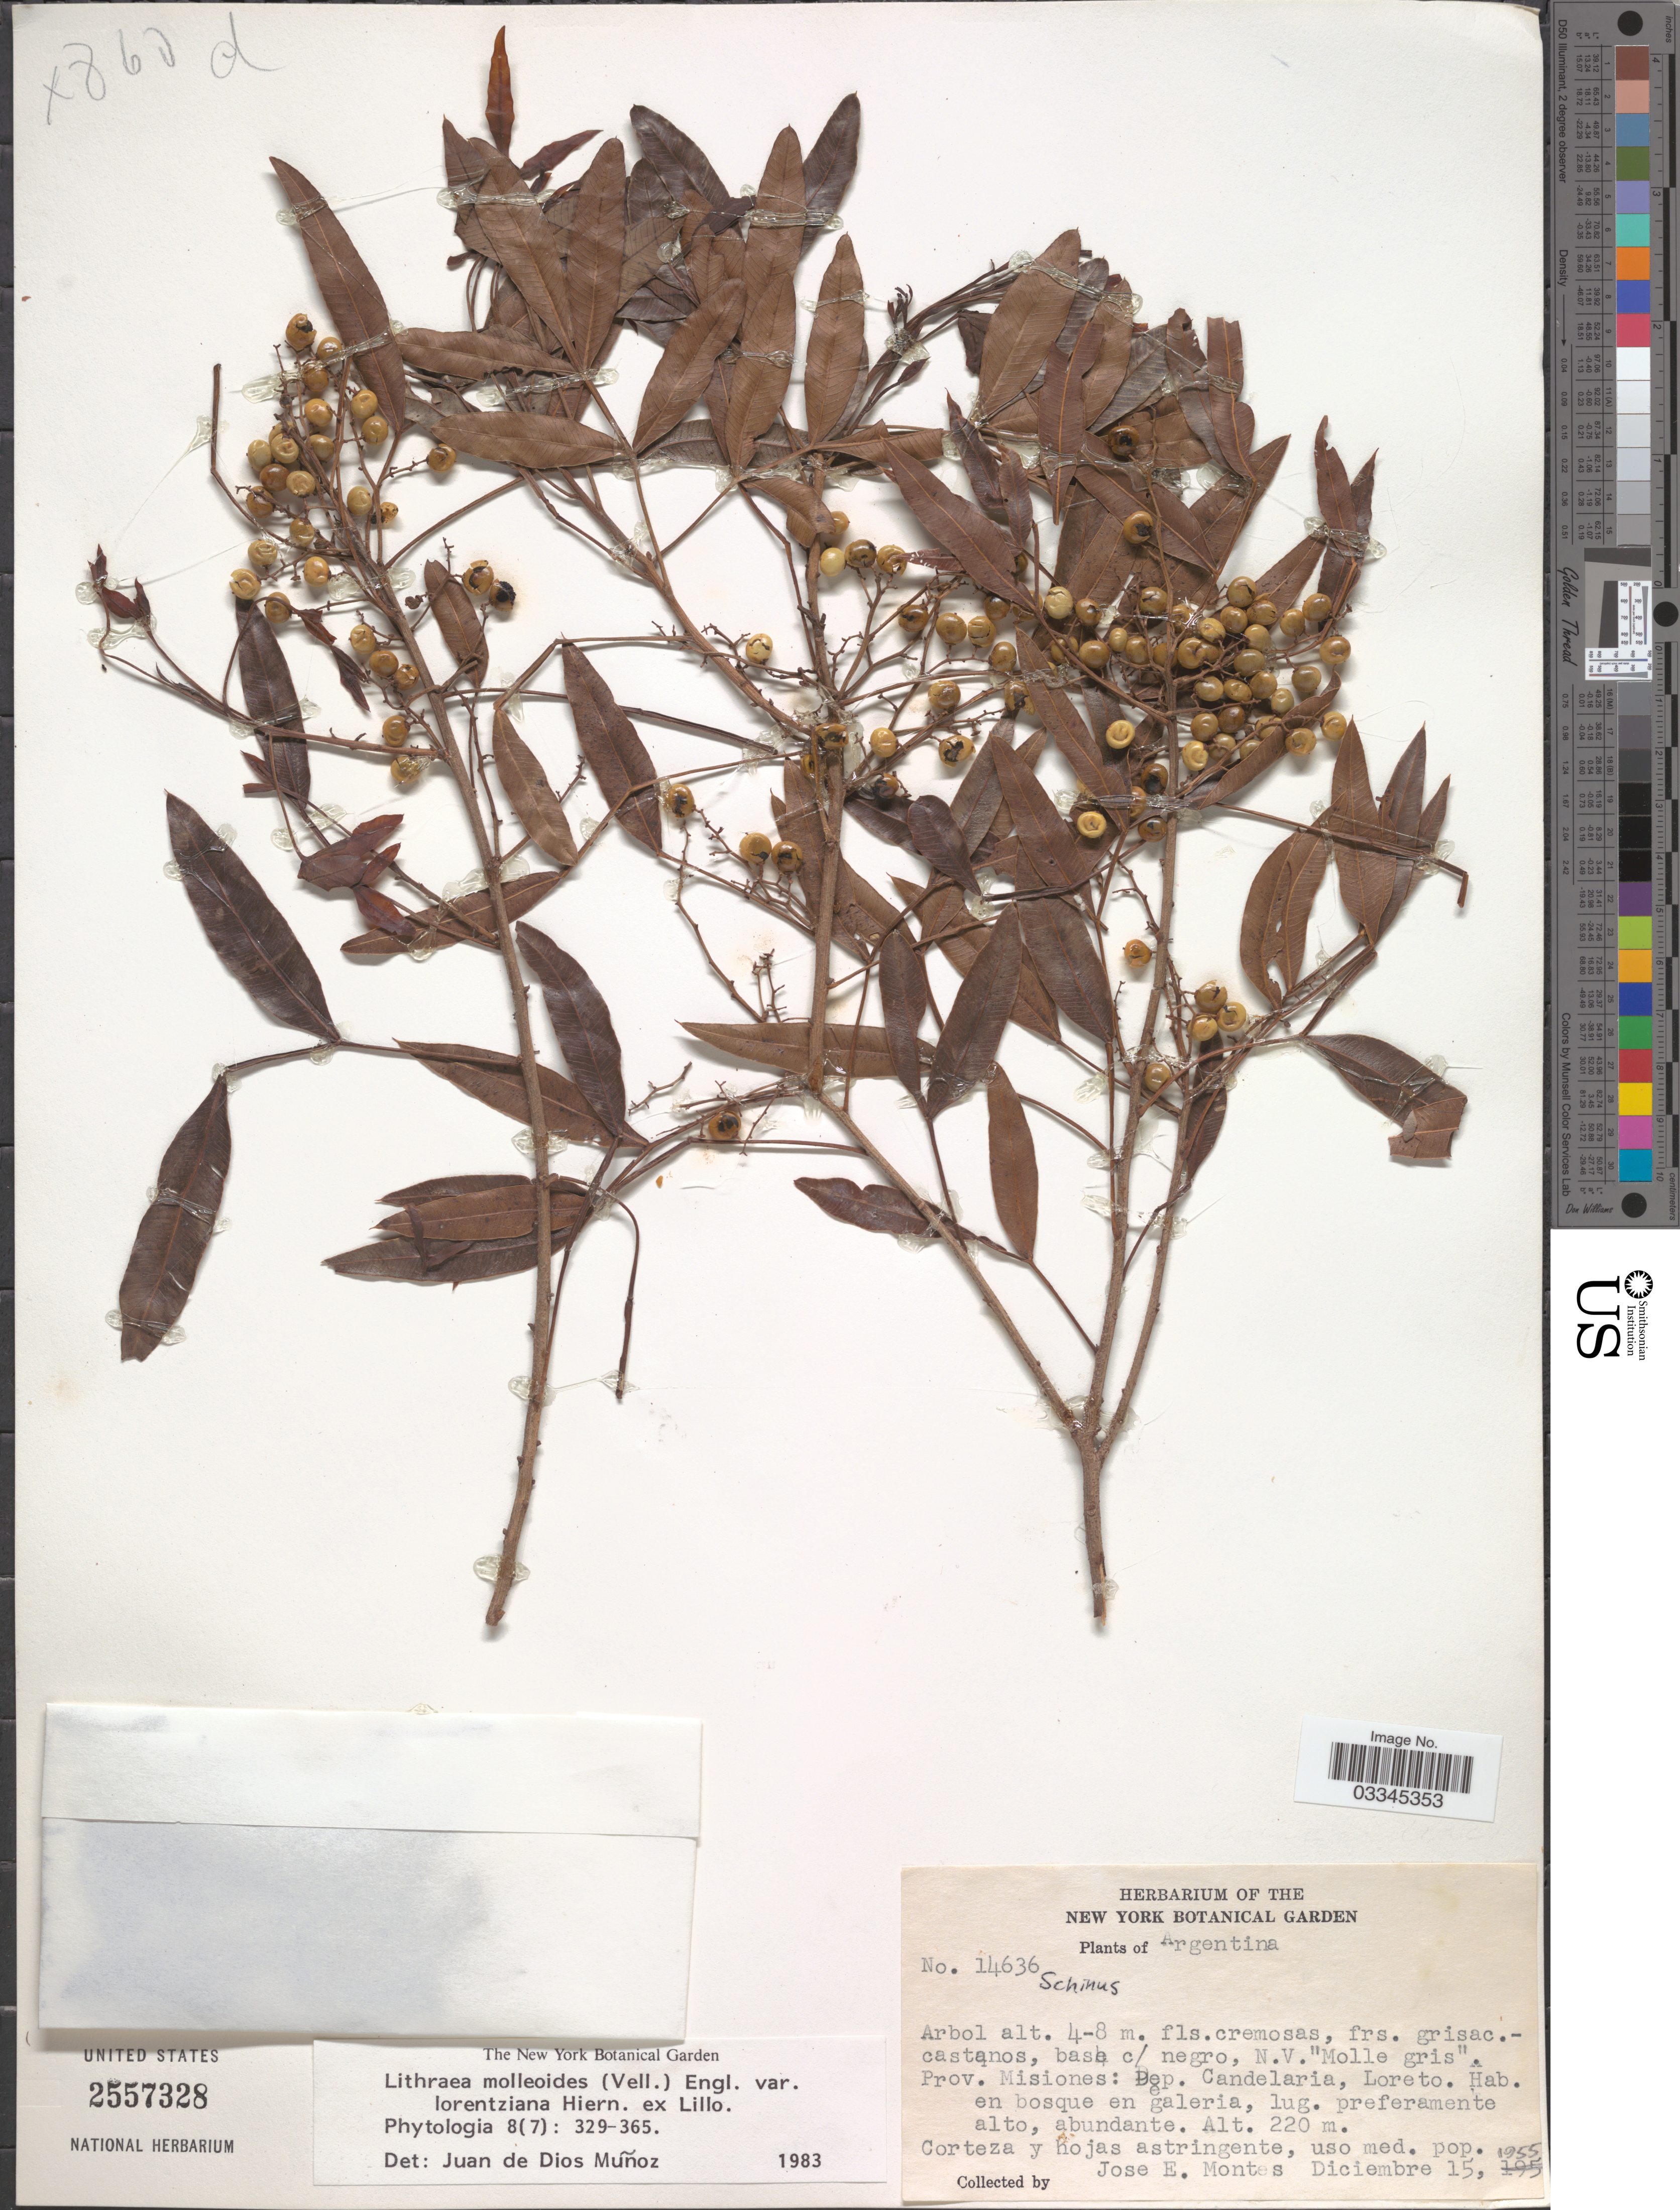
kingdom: Plantae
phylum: Tracheophyta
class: Magnoliopsida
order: Sapindales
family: Anacardiaceae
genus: Lithraea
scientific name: Lithraea molleoides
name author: (Vell.) Engl.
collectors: J. E. Montes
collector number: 14636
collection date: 1955-12-15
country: Argentina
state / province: Misiones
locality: Dep. Candelaria, Loreto.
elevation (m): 220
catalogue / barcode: US 2557328